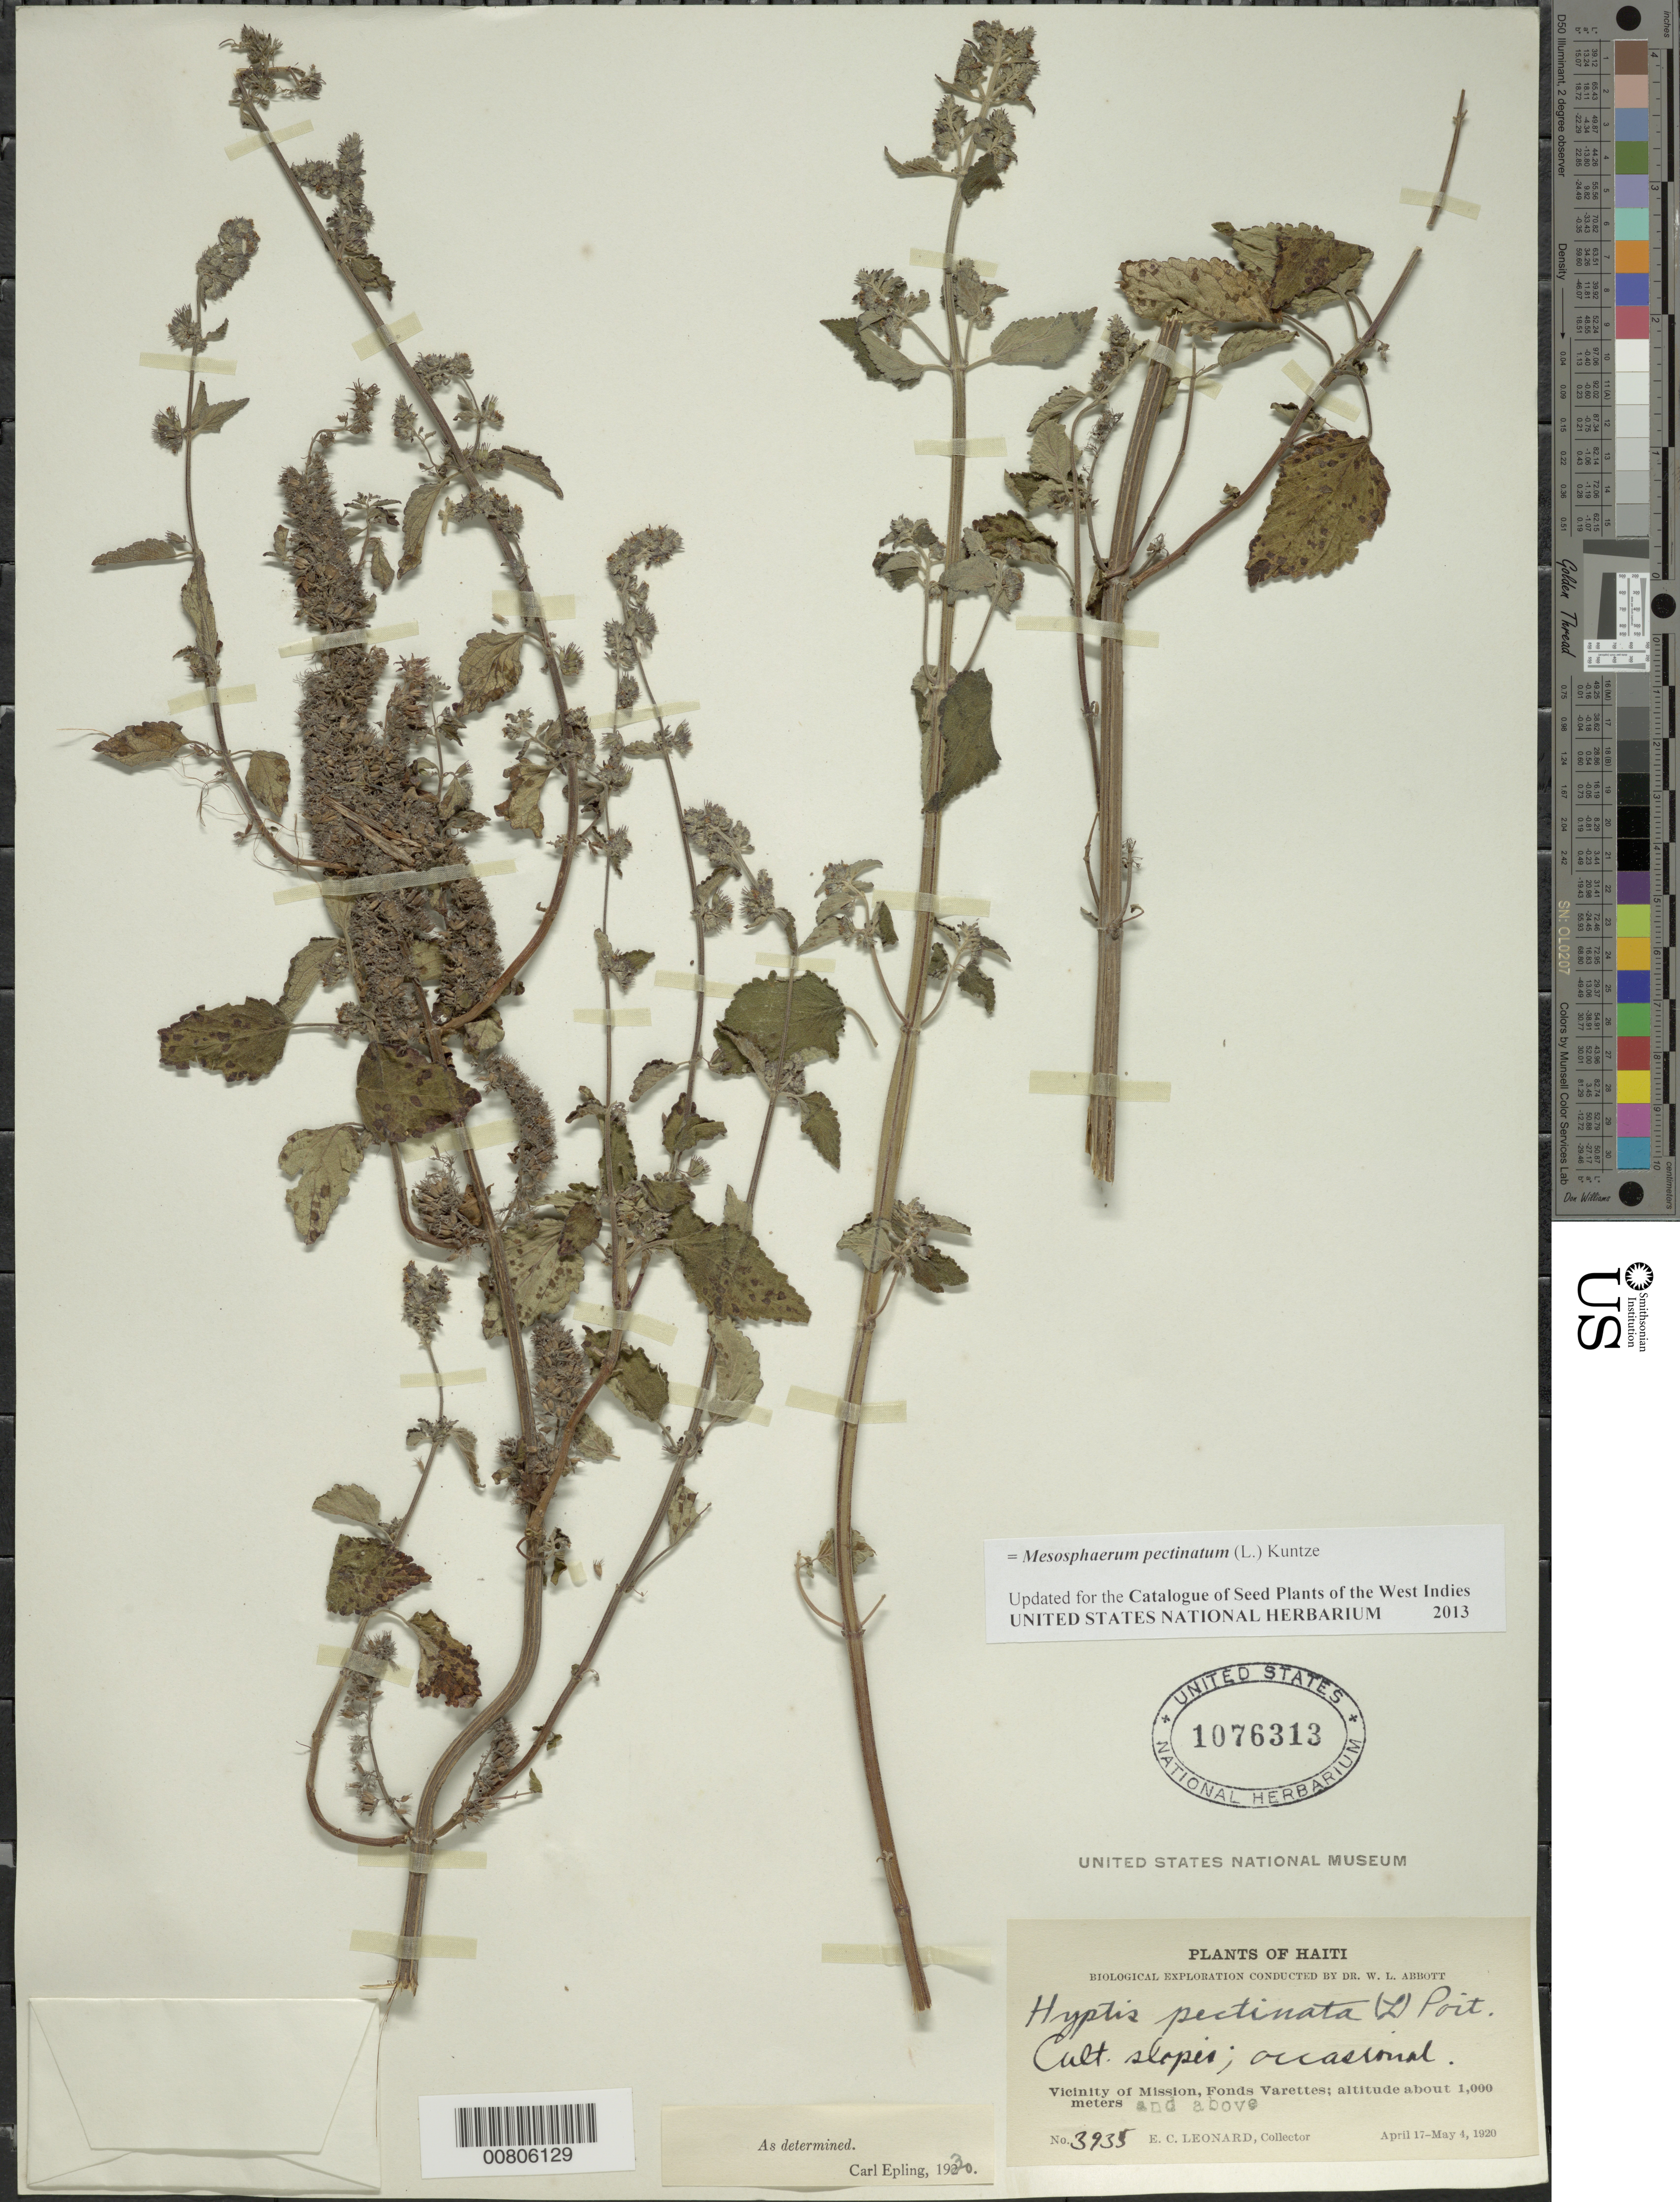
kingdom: Plantae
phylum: Tracheophyta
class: Magnoliopsida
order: Lamiales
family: Lamiaceae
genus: Mesosphaerum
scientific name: Mesosphaerum pectinatum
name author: (L.) Kuntze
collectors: E. C. Leonard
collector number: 3935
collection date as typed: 17 Apr 1920 to 04 May 1920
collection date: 1920-04-17/1920-05-04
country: Haiti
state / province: Ouest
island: Hispaniola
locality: Vicinity of Mission, Fond Verrettes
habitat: Cultivated slopes; occasional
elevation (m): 1000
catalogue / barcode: US 1076313